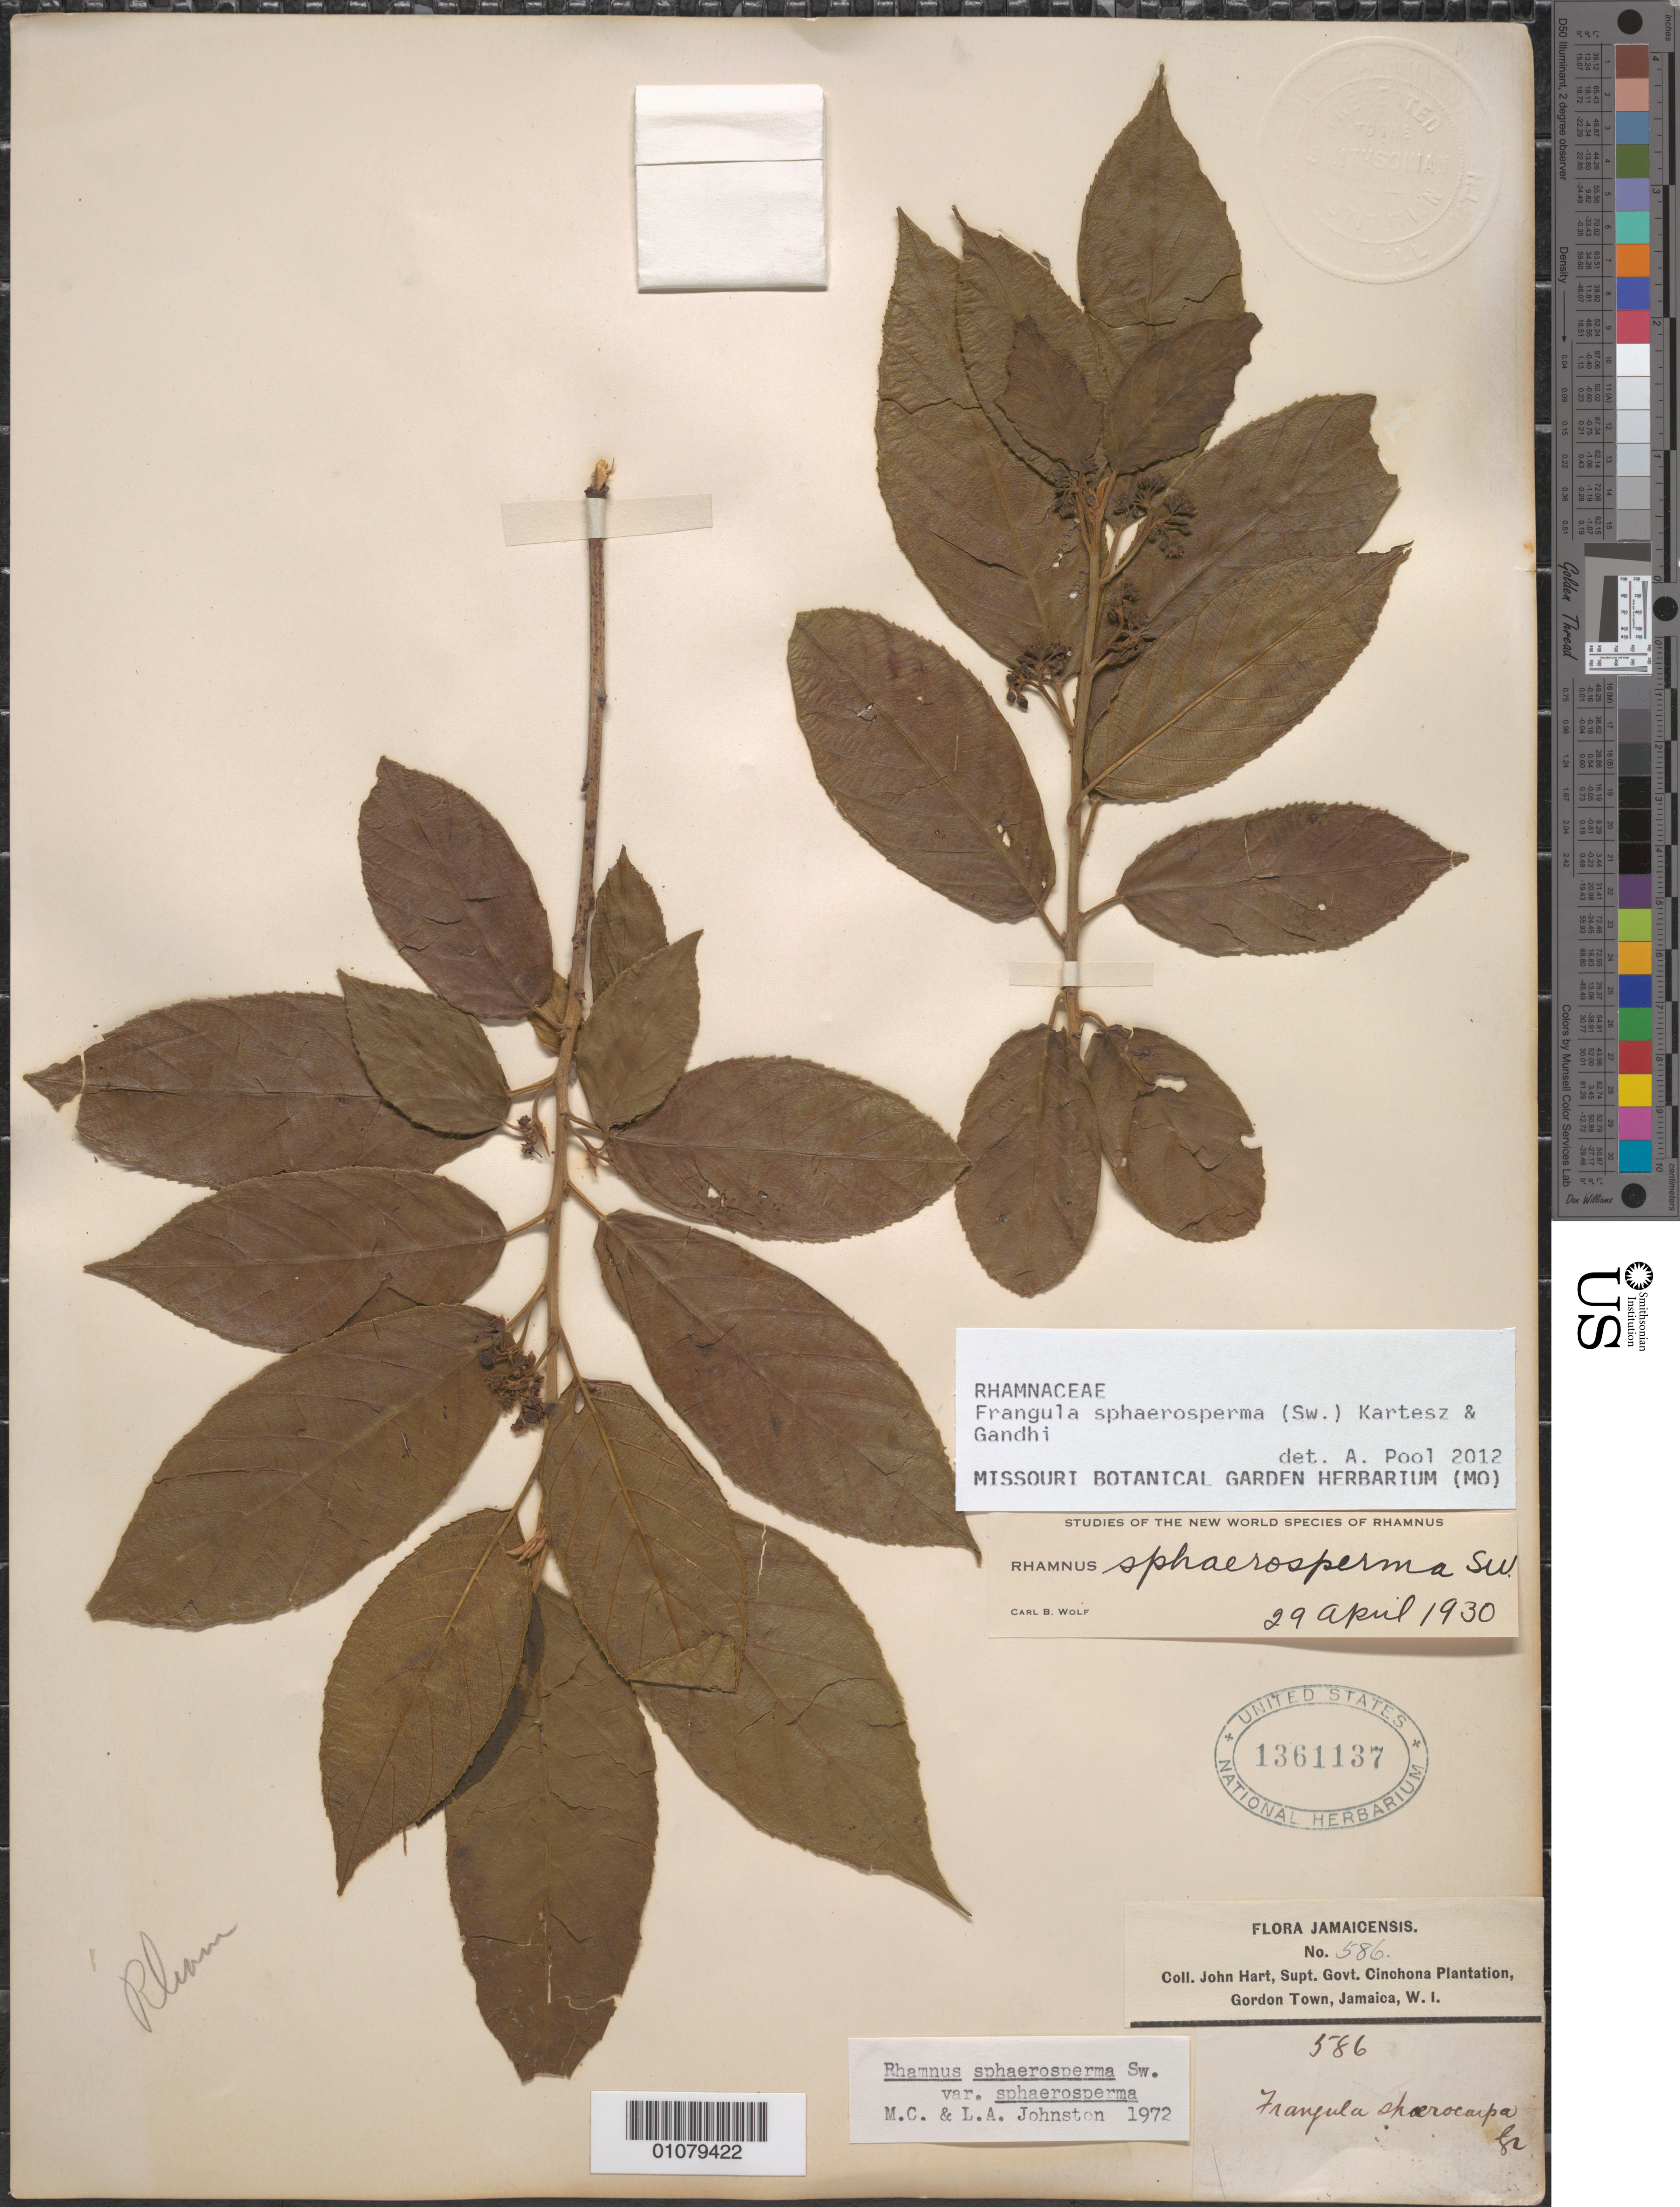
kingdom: Plantae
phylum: Tracheophyta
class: Magnoliopsida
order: Rosales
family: Rhamnaceae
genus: Frangula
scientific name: Frangula sphaerosperma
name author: (Sw.) Kartesz & Gandhi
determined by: Pool, A., (MO), Missouri Botanical Garden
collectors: J. Hart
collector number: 586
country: Jamaica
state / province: Saint Andrew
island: Jamaica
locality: Supt. Govt. Cinchona Plantation, Gordon Town, Jamaica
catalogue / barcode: US 1361137